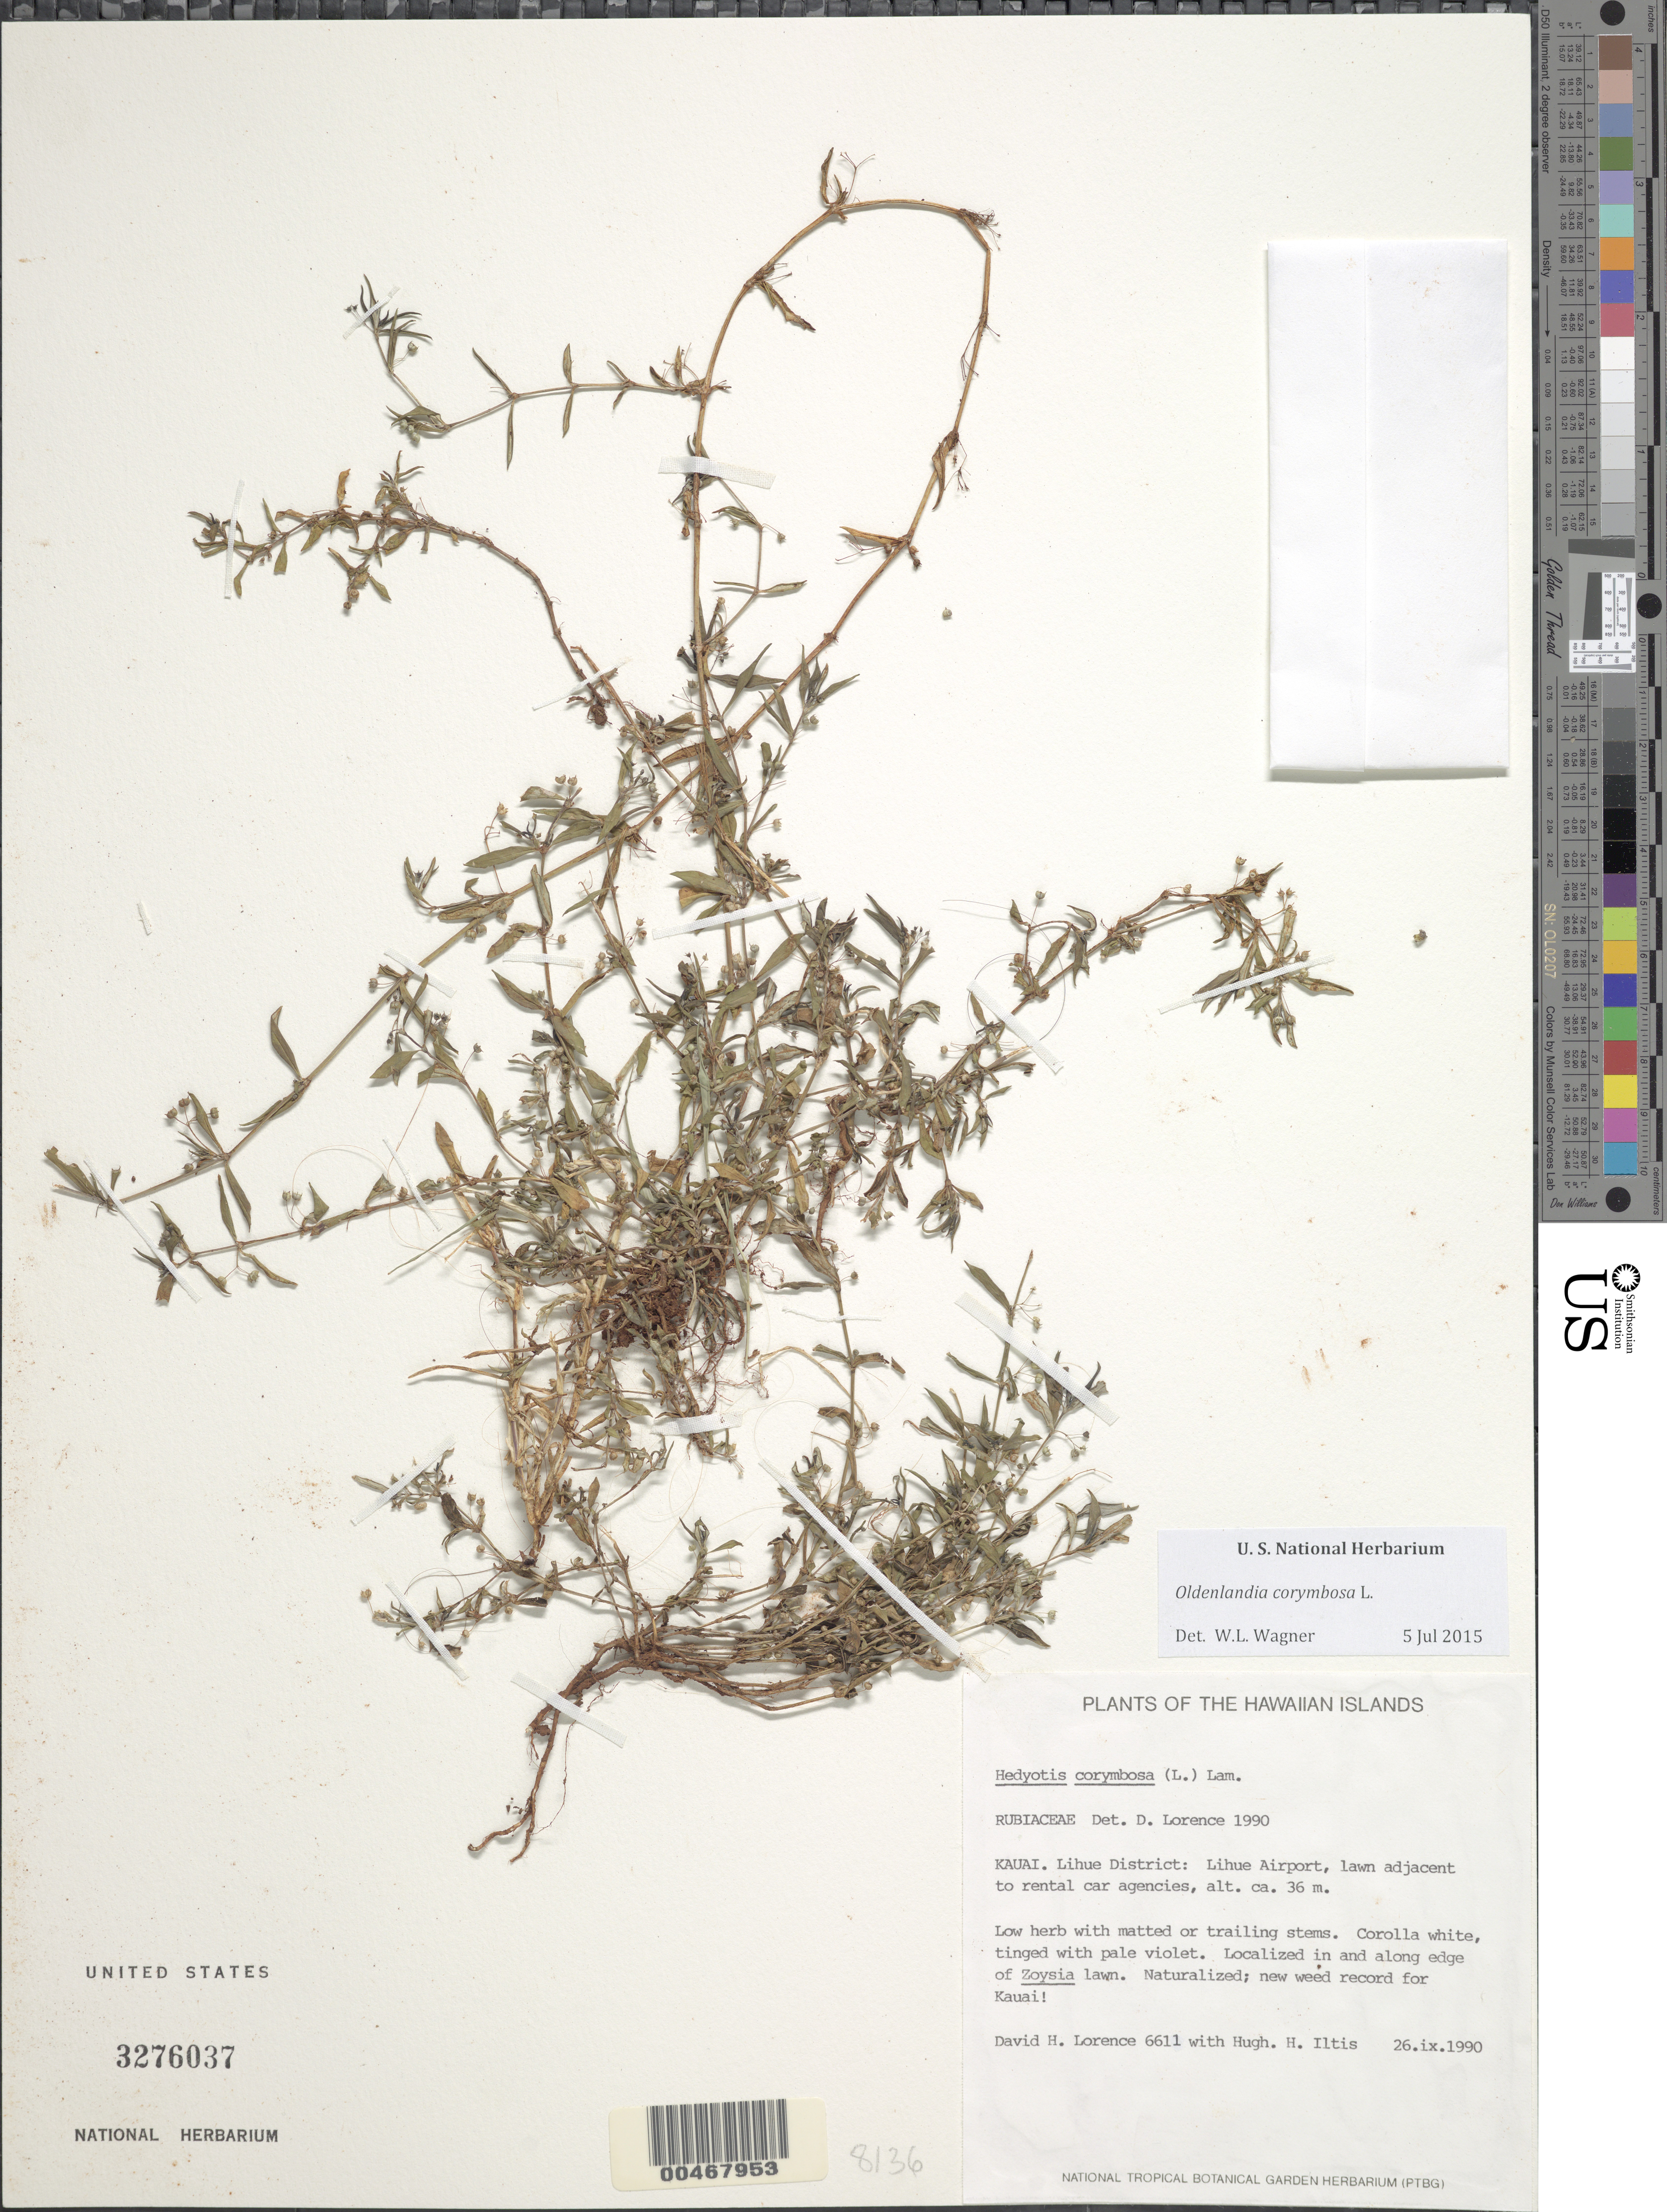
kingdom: Plantae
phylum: Tracheophyta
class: Magnoliopsida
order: Gentianales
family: Rubiaceae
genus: Oldenlandia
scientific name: Oldenlandia corymbosa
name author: L.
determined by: Wagner, W. L., (BOT), Smithsonian Institution - National Museum of Natural History (UNITED STATES)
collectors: D. Lorence & H. H. Iltis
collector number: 6611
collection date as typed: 26 Sep 1990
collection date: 1990-09-26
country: United States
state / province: Hawaii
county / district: Kauai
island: Kaua'i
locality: Lihue Dist., Lihue Airport, lawn adjacent to rental car agencies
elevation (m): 36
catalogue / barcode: US 3276037